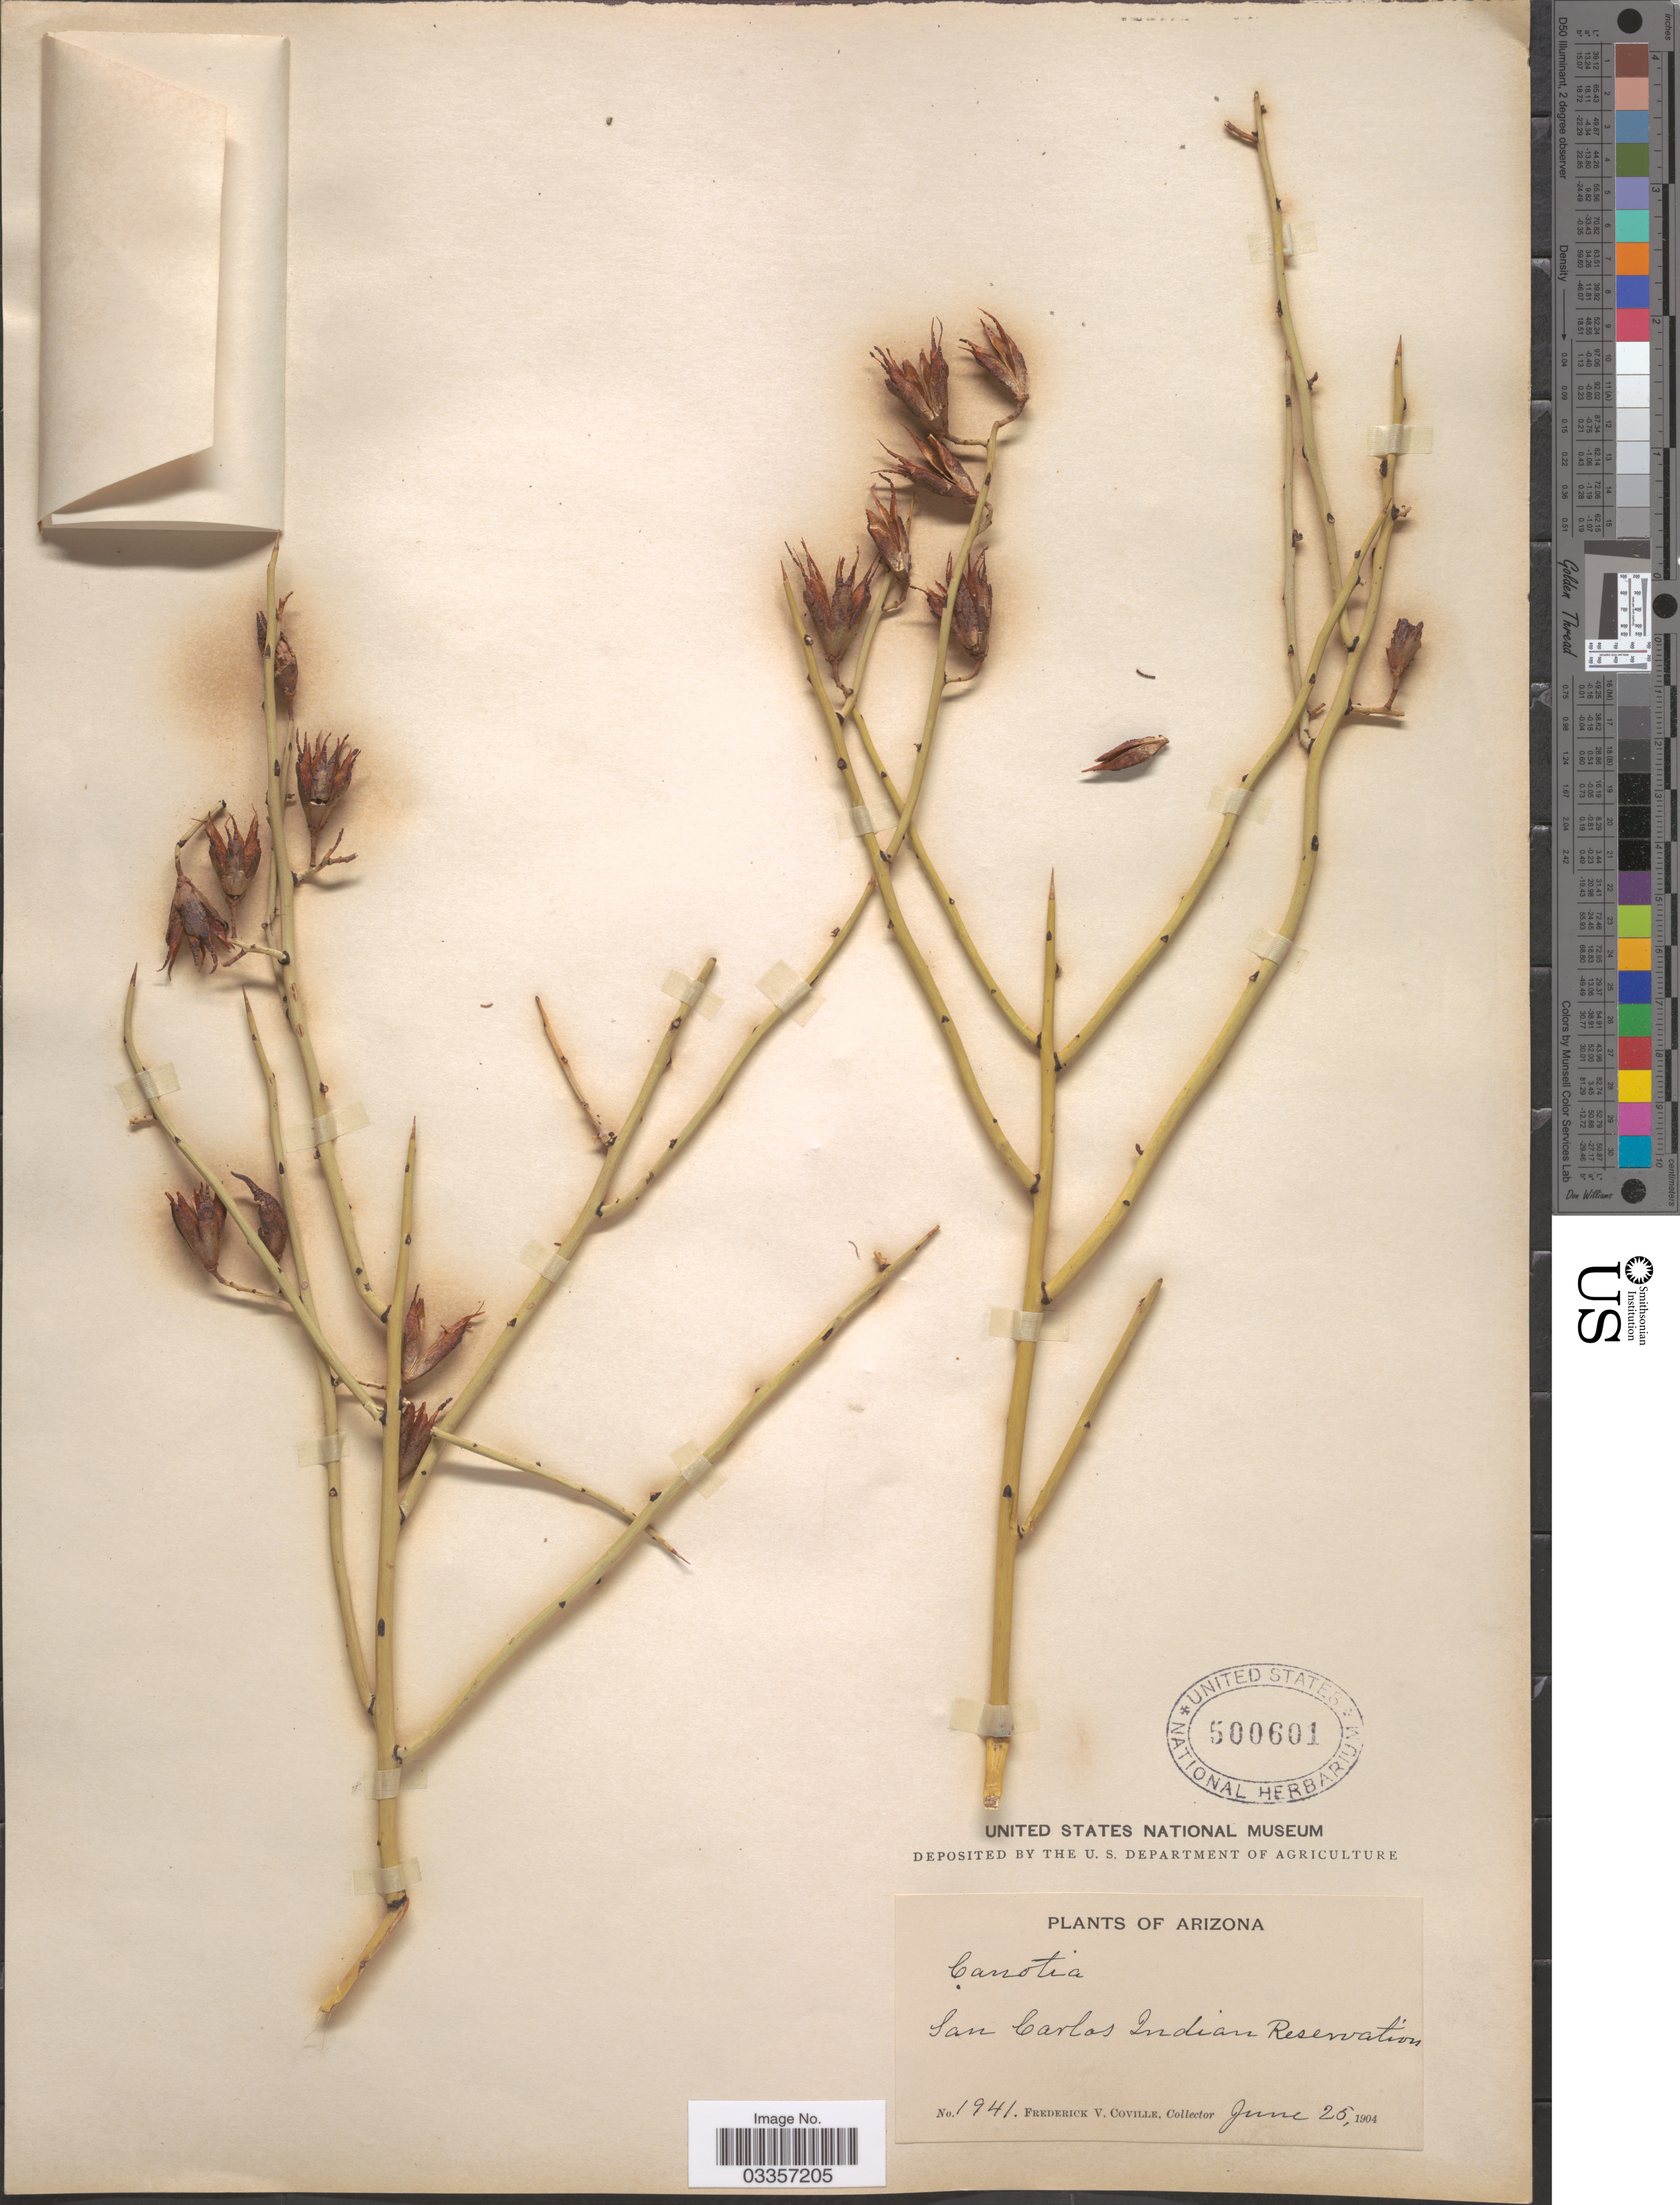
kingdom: Plantae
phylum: Tracheophyta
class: Magnoliopsida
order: Celastrales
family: Celastraceae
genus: Canotia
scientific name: Canotia holacantha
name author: Torr.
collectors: F. V. Coville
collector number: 1941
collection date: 1904-06-25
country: United States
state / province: Arizona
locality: San Carlos Indian Reservation.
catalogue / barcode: US 500601